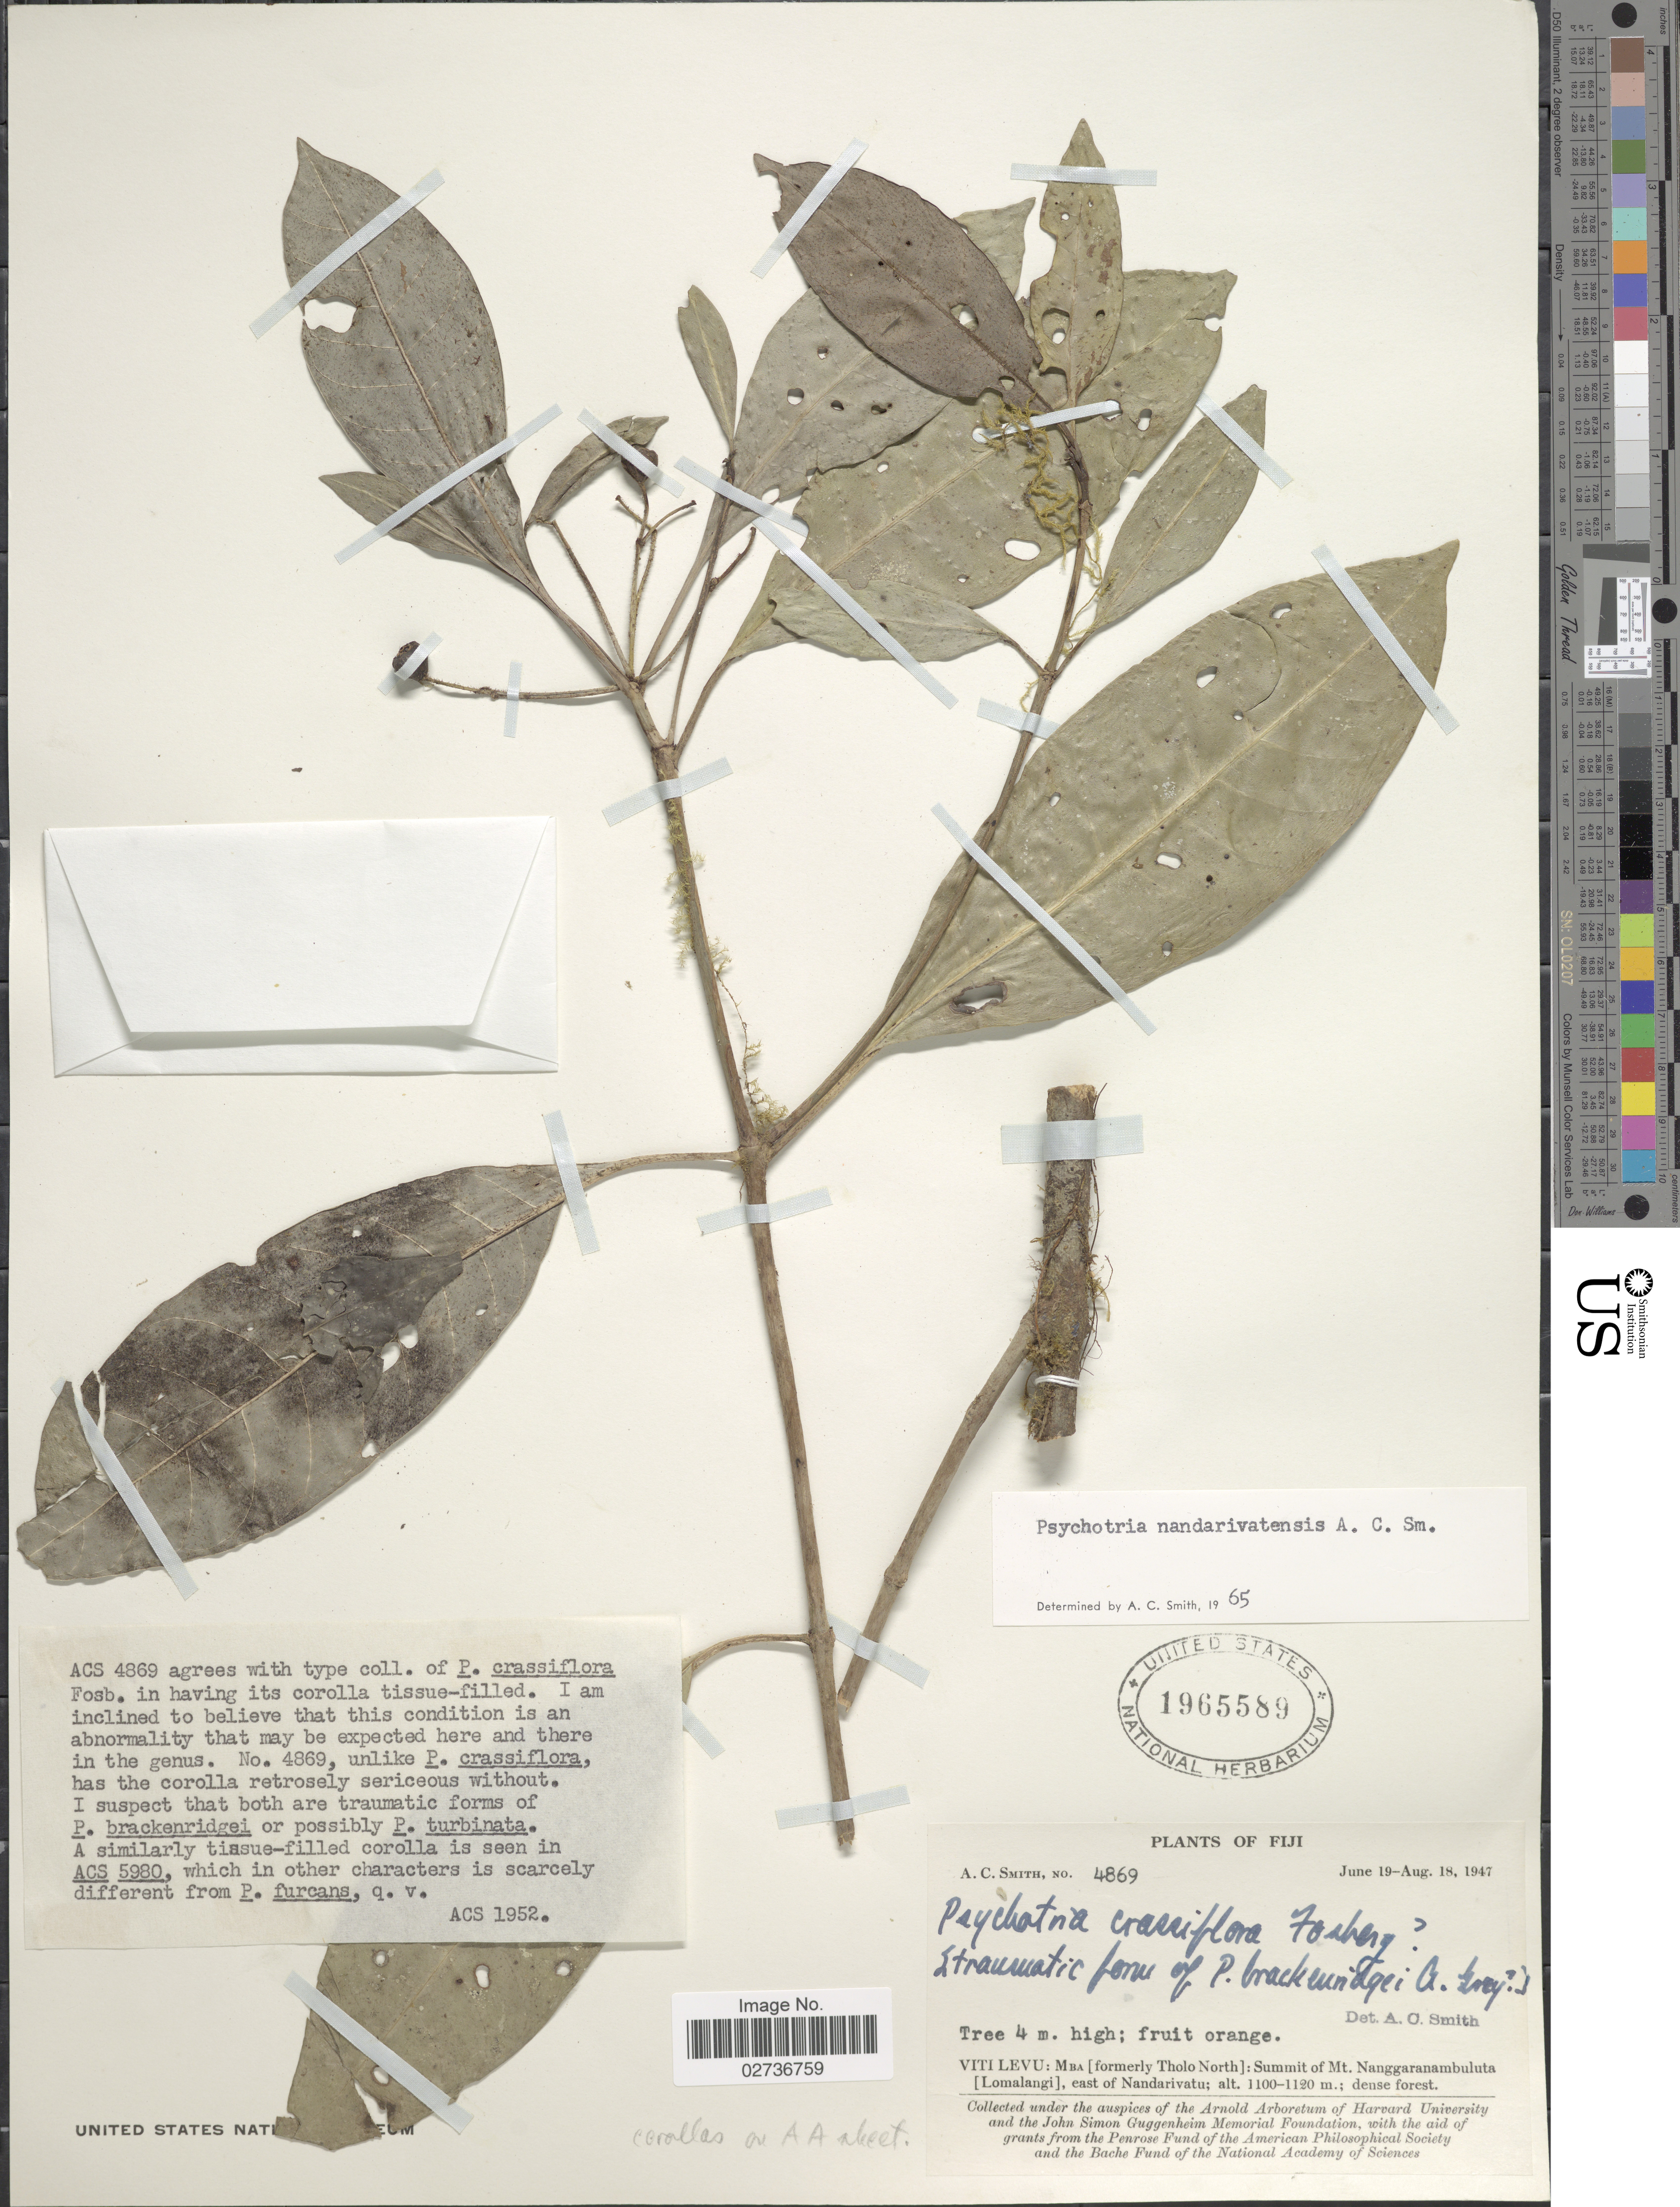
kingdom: Plantae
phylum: Tracheophyta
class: Magnoliopsida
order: Gentianales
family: Rubiaceae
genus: Psychotria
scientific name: Psychotria nandarivatensis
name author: A.C. Sm.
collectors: A. C. Smith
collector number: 4869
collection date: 1947-06-19/1947-08-18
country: Fiji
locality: Viti Levu: Mba [formerly Tholo North]: Summit of Mt. Nanggaranambuluta [Lomalangi], east of Nandarivatu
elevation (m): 1100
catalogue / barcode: US 1965589